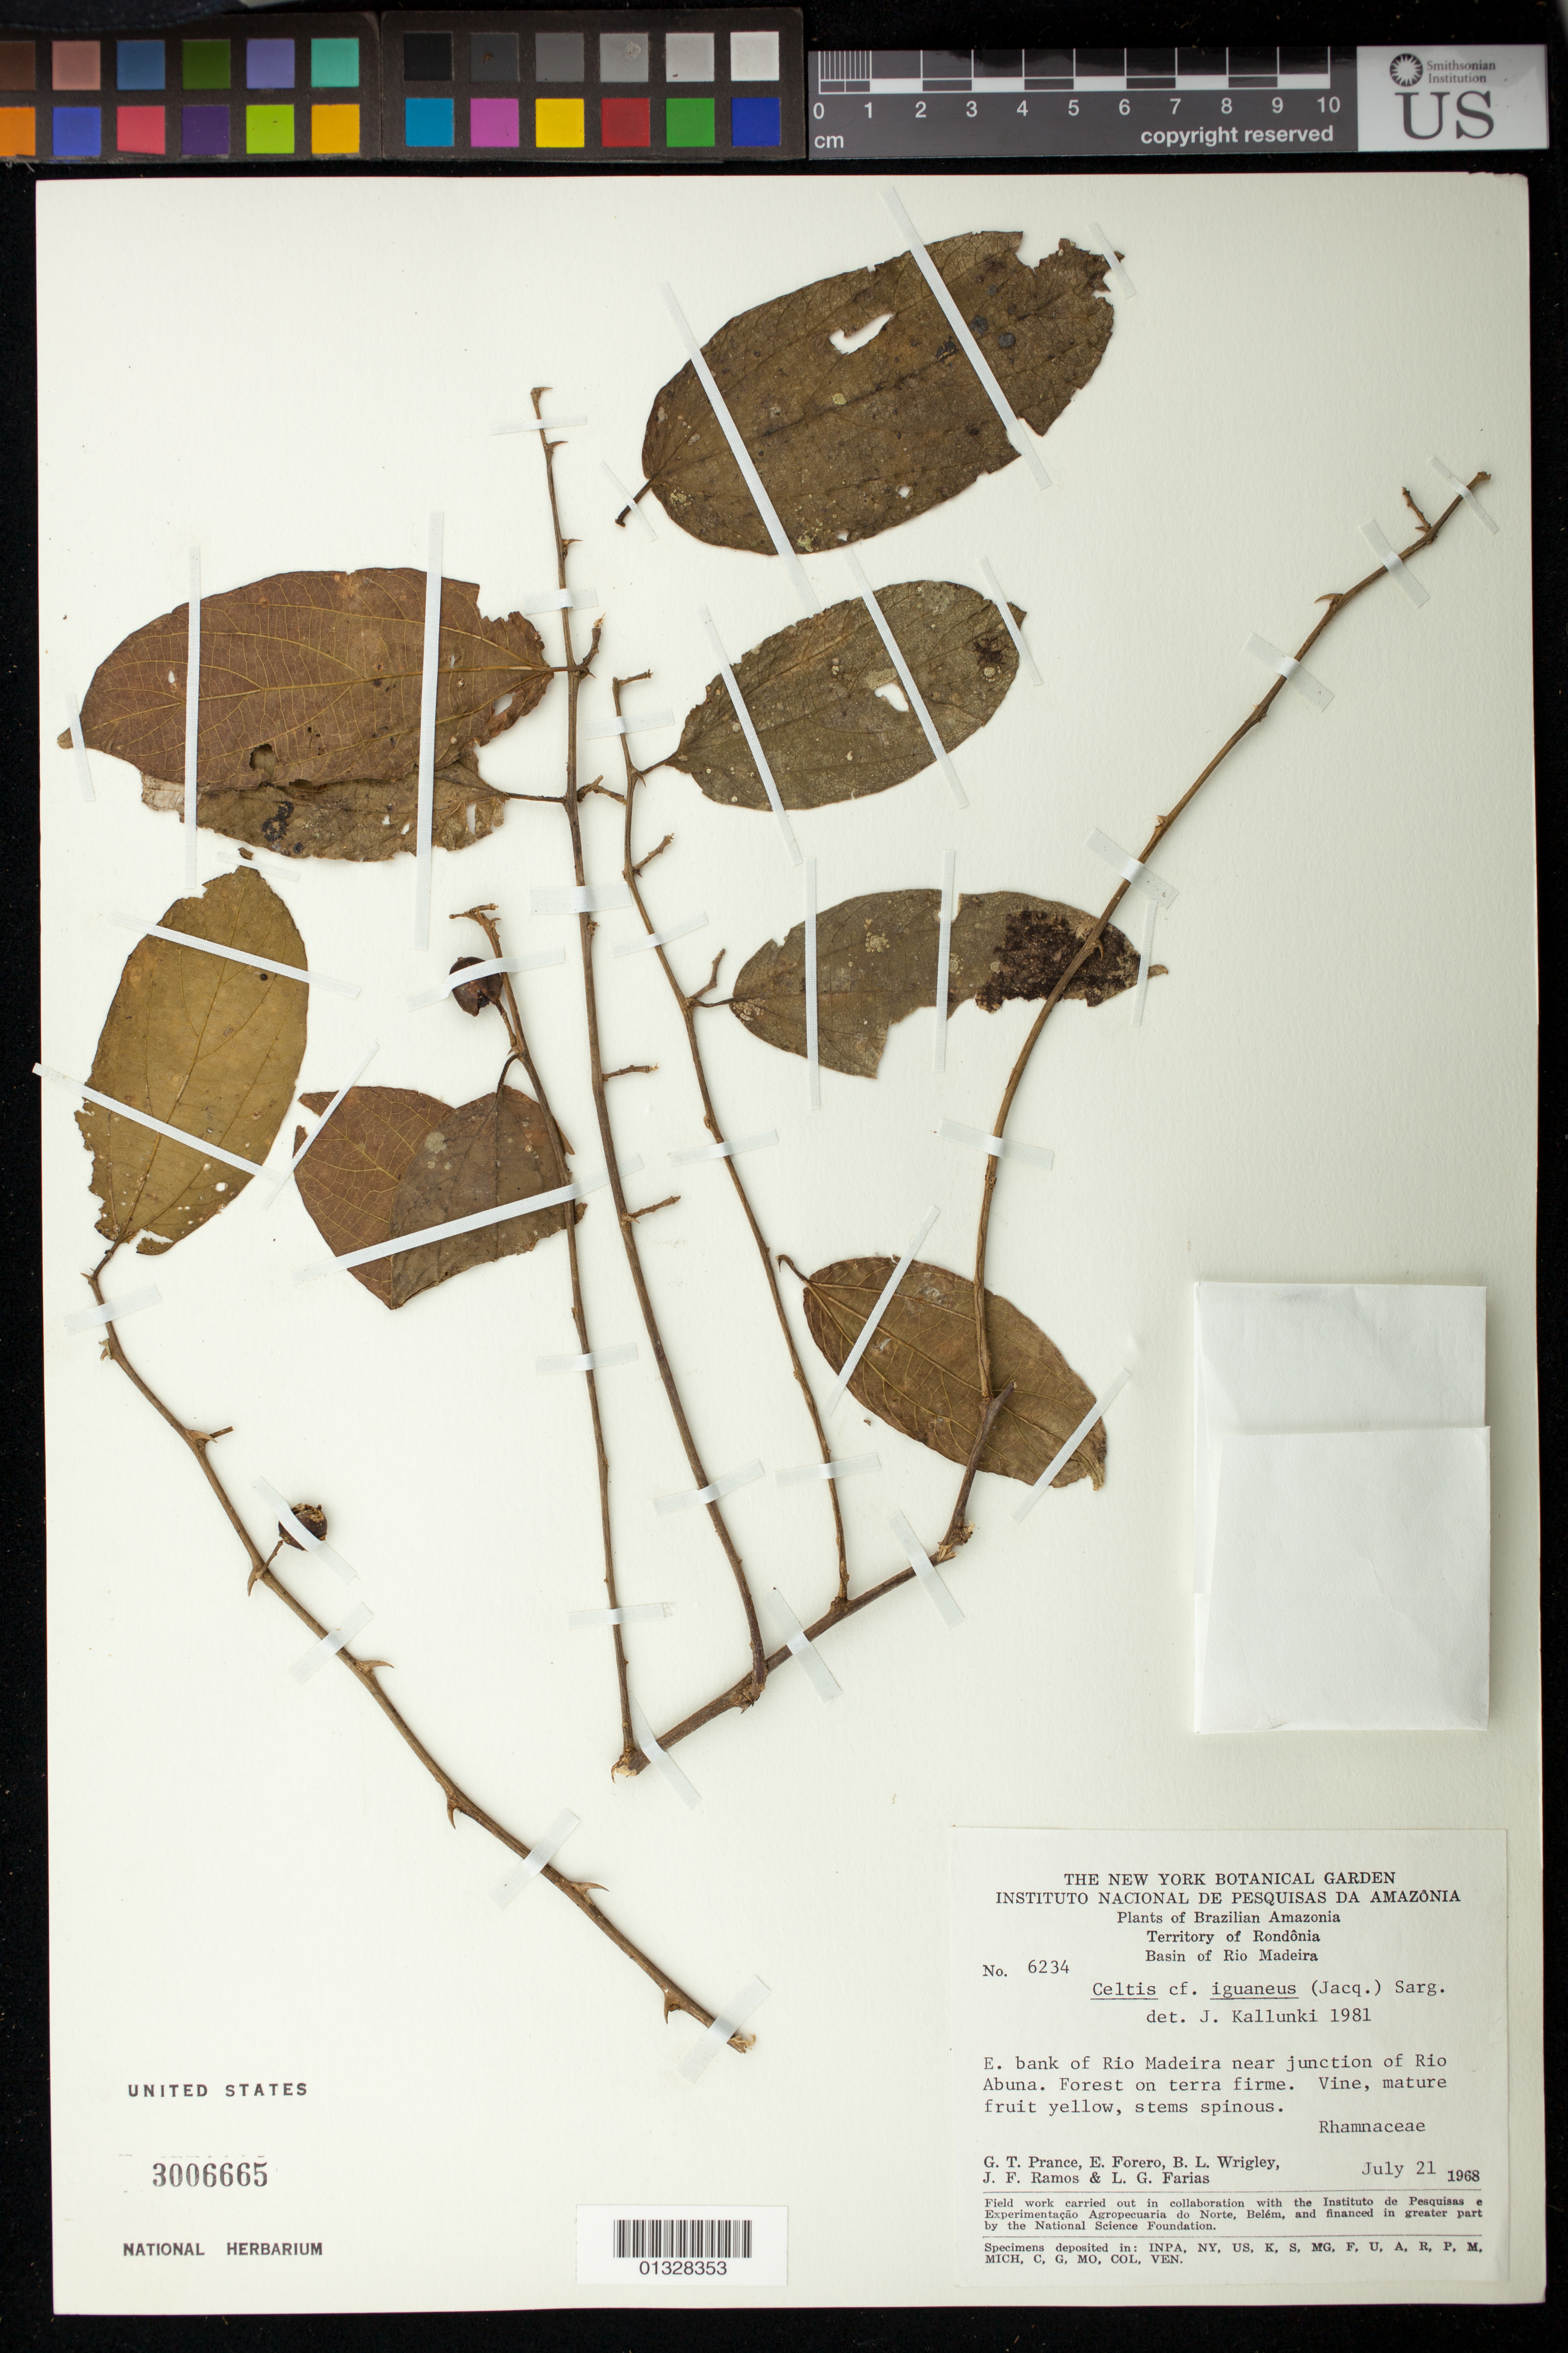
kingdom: Plantae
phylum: Tracheophyta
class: Magnoliopsida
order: Rosales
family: Cannabaceae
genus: Celtis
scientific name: Celtis iguanaea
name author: (Jacq.) Sarg.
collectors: G. T. Prance, E. Forero, B. L. Wrigley, J. F. Ramos & L. G. Farias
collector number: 6234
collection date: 1968-07-21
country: Brazil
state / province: Rondônia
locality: E bank of Rio Madeira near junction of Rio Abuna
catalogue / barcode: US 3006665